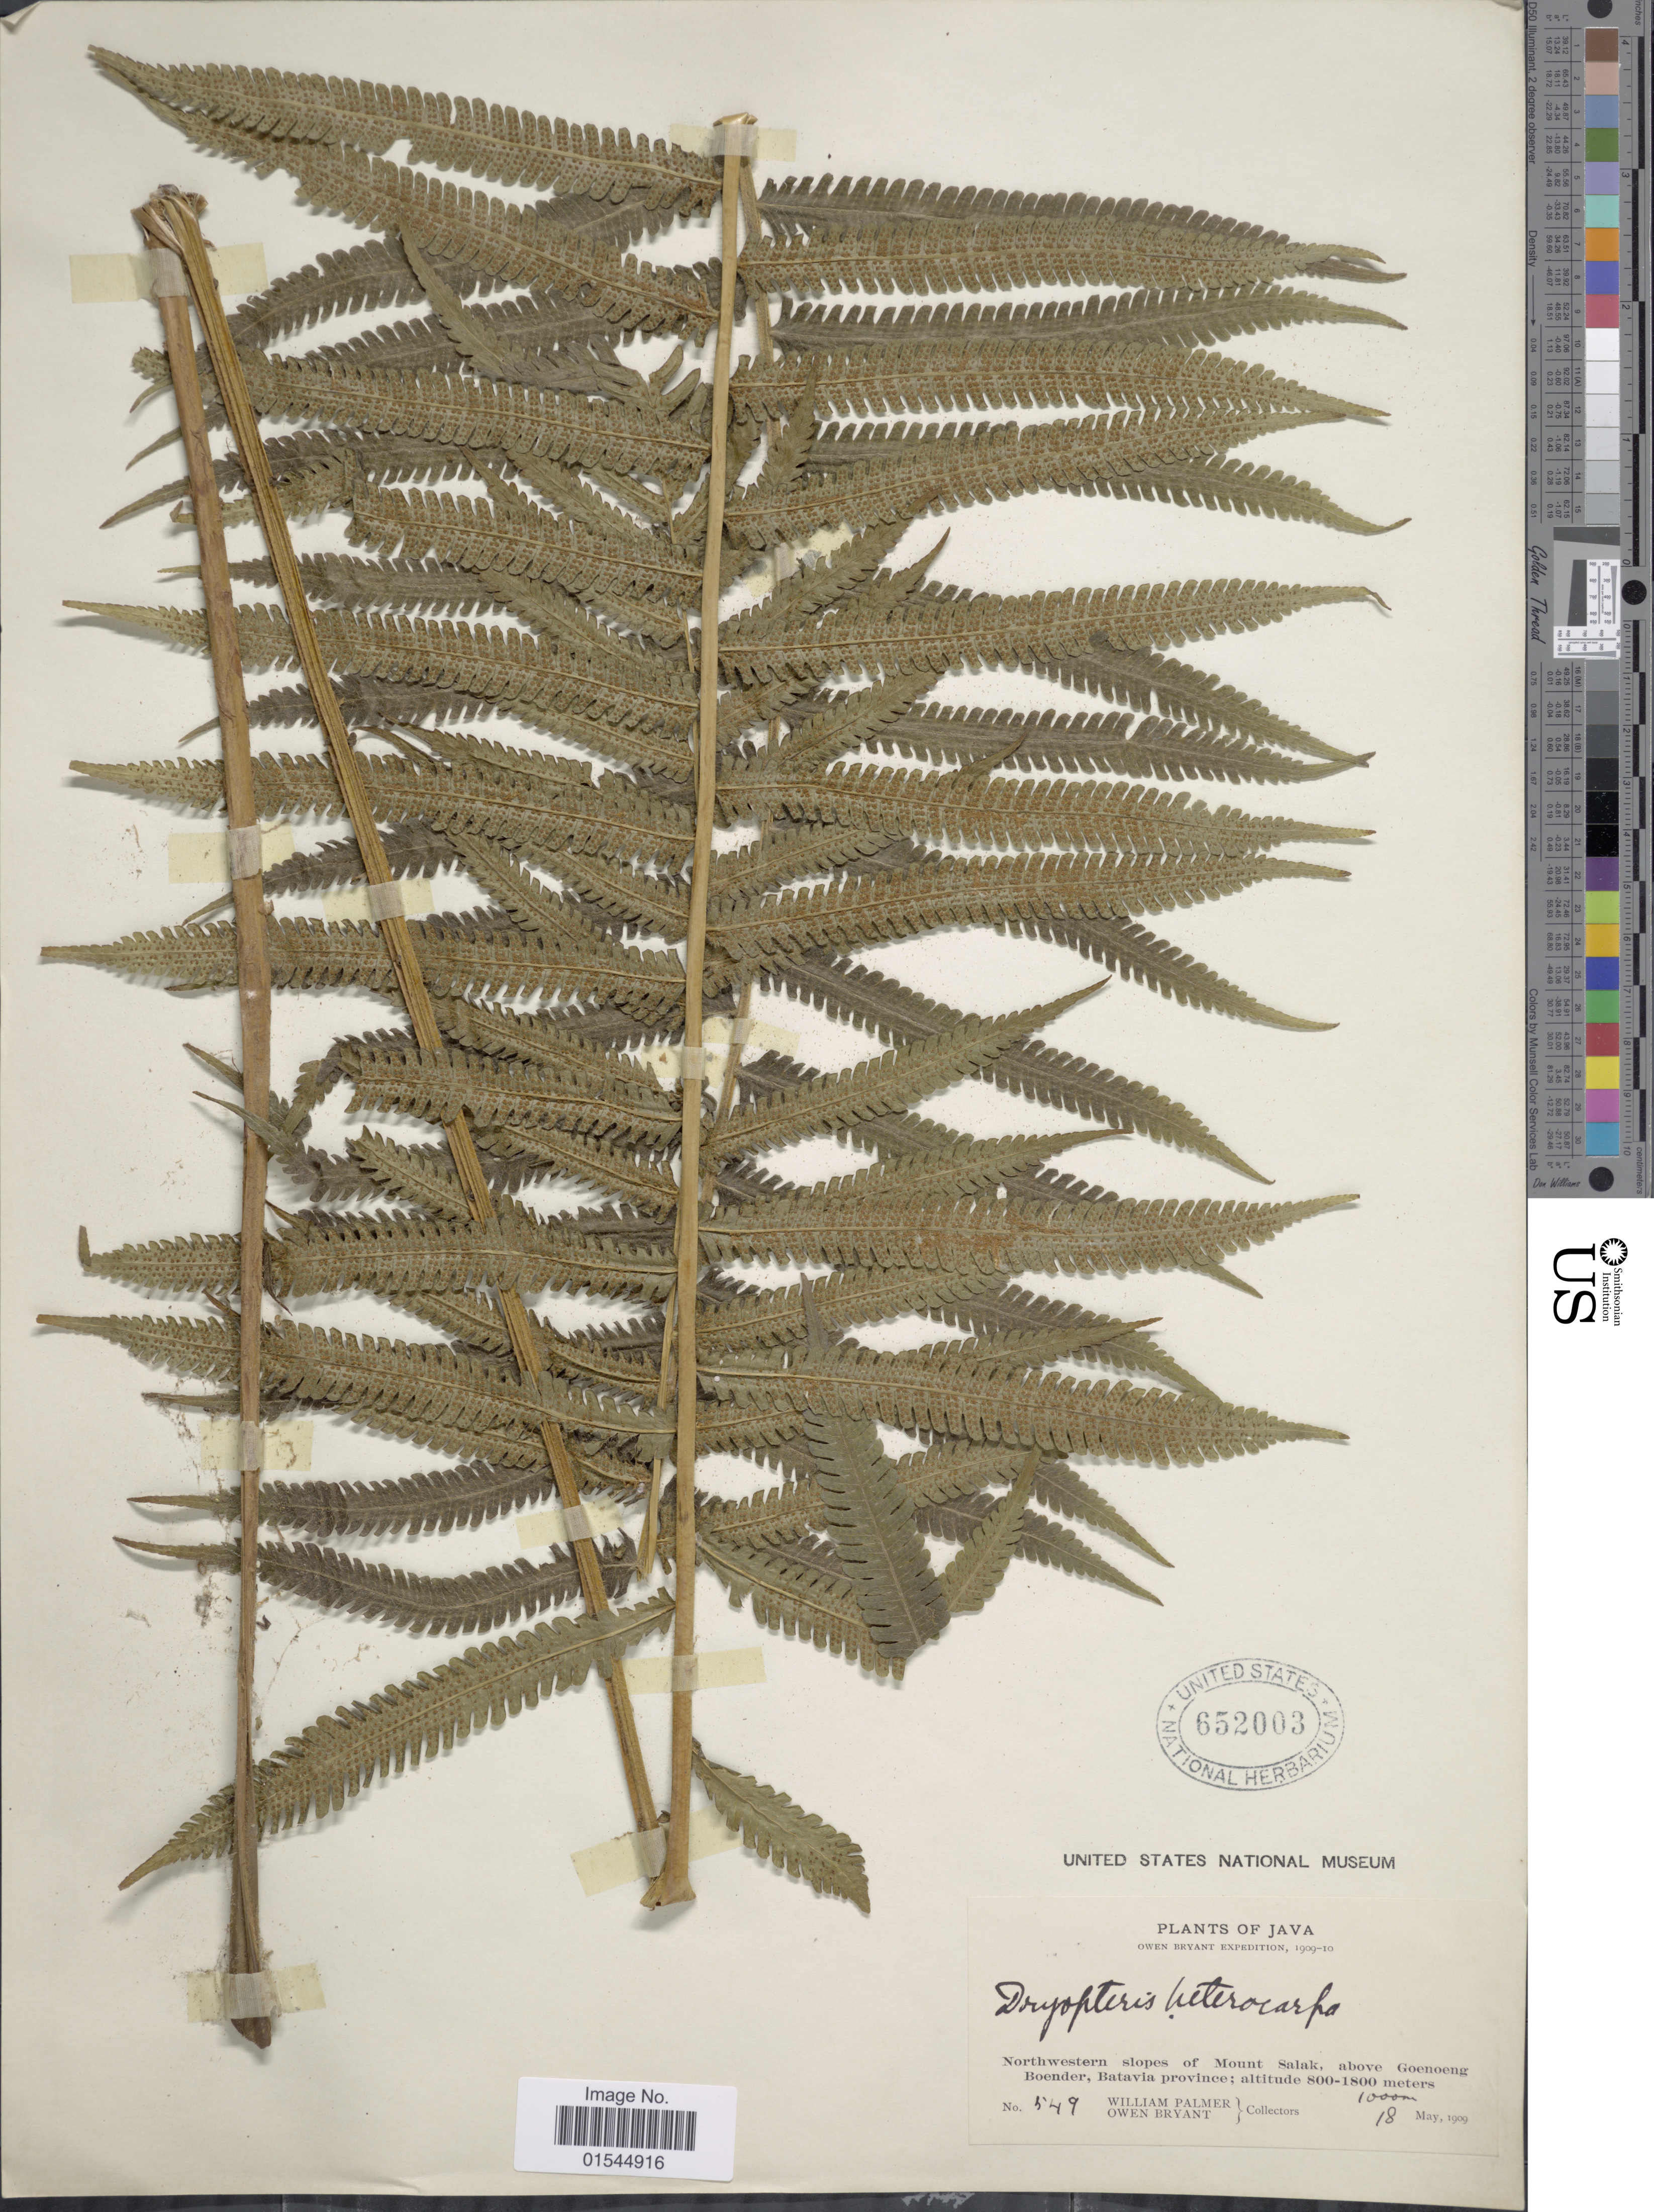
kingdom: Plantae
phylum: Tracheophyta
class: Polypodiopsida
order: Polypodiales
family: Thelypteridaceae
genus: Sphaerostephanos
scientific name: Sphaerostephanos heterocarpus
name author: (Blume) Holttum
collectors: W. Palmer & O. Bryant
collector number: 549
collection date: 1909-05-18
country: Indonesia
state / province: Java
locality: Northwestern slopes of Mount Salak, above Goenoeng boender, Batavia province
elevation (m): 1000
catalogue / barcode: US 652003